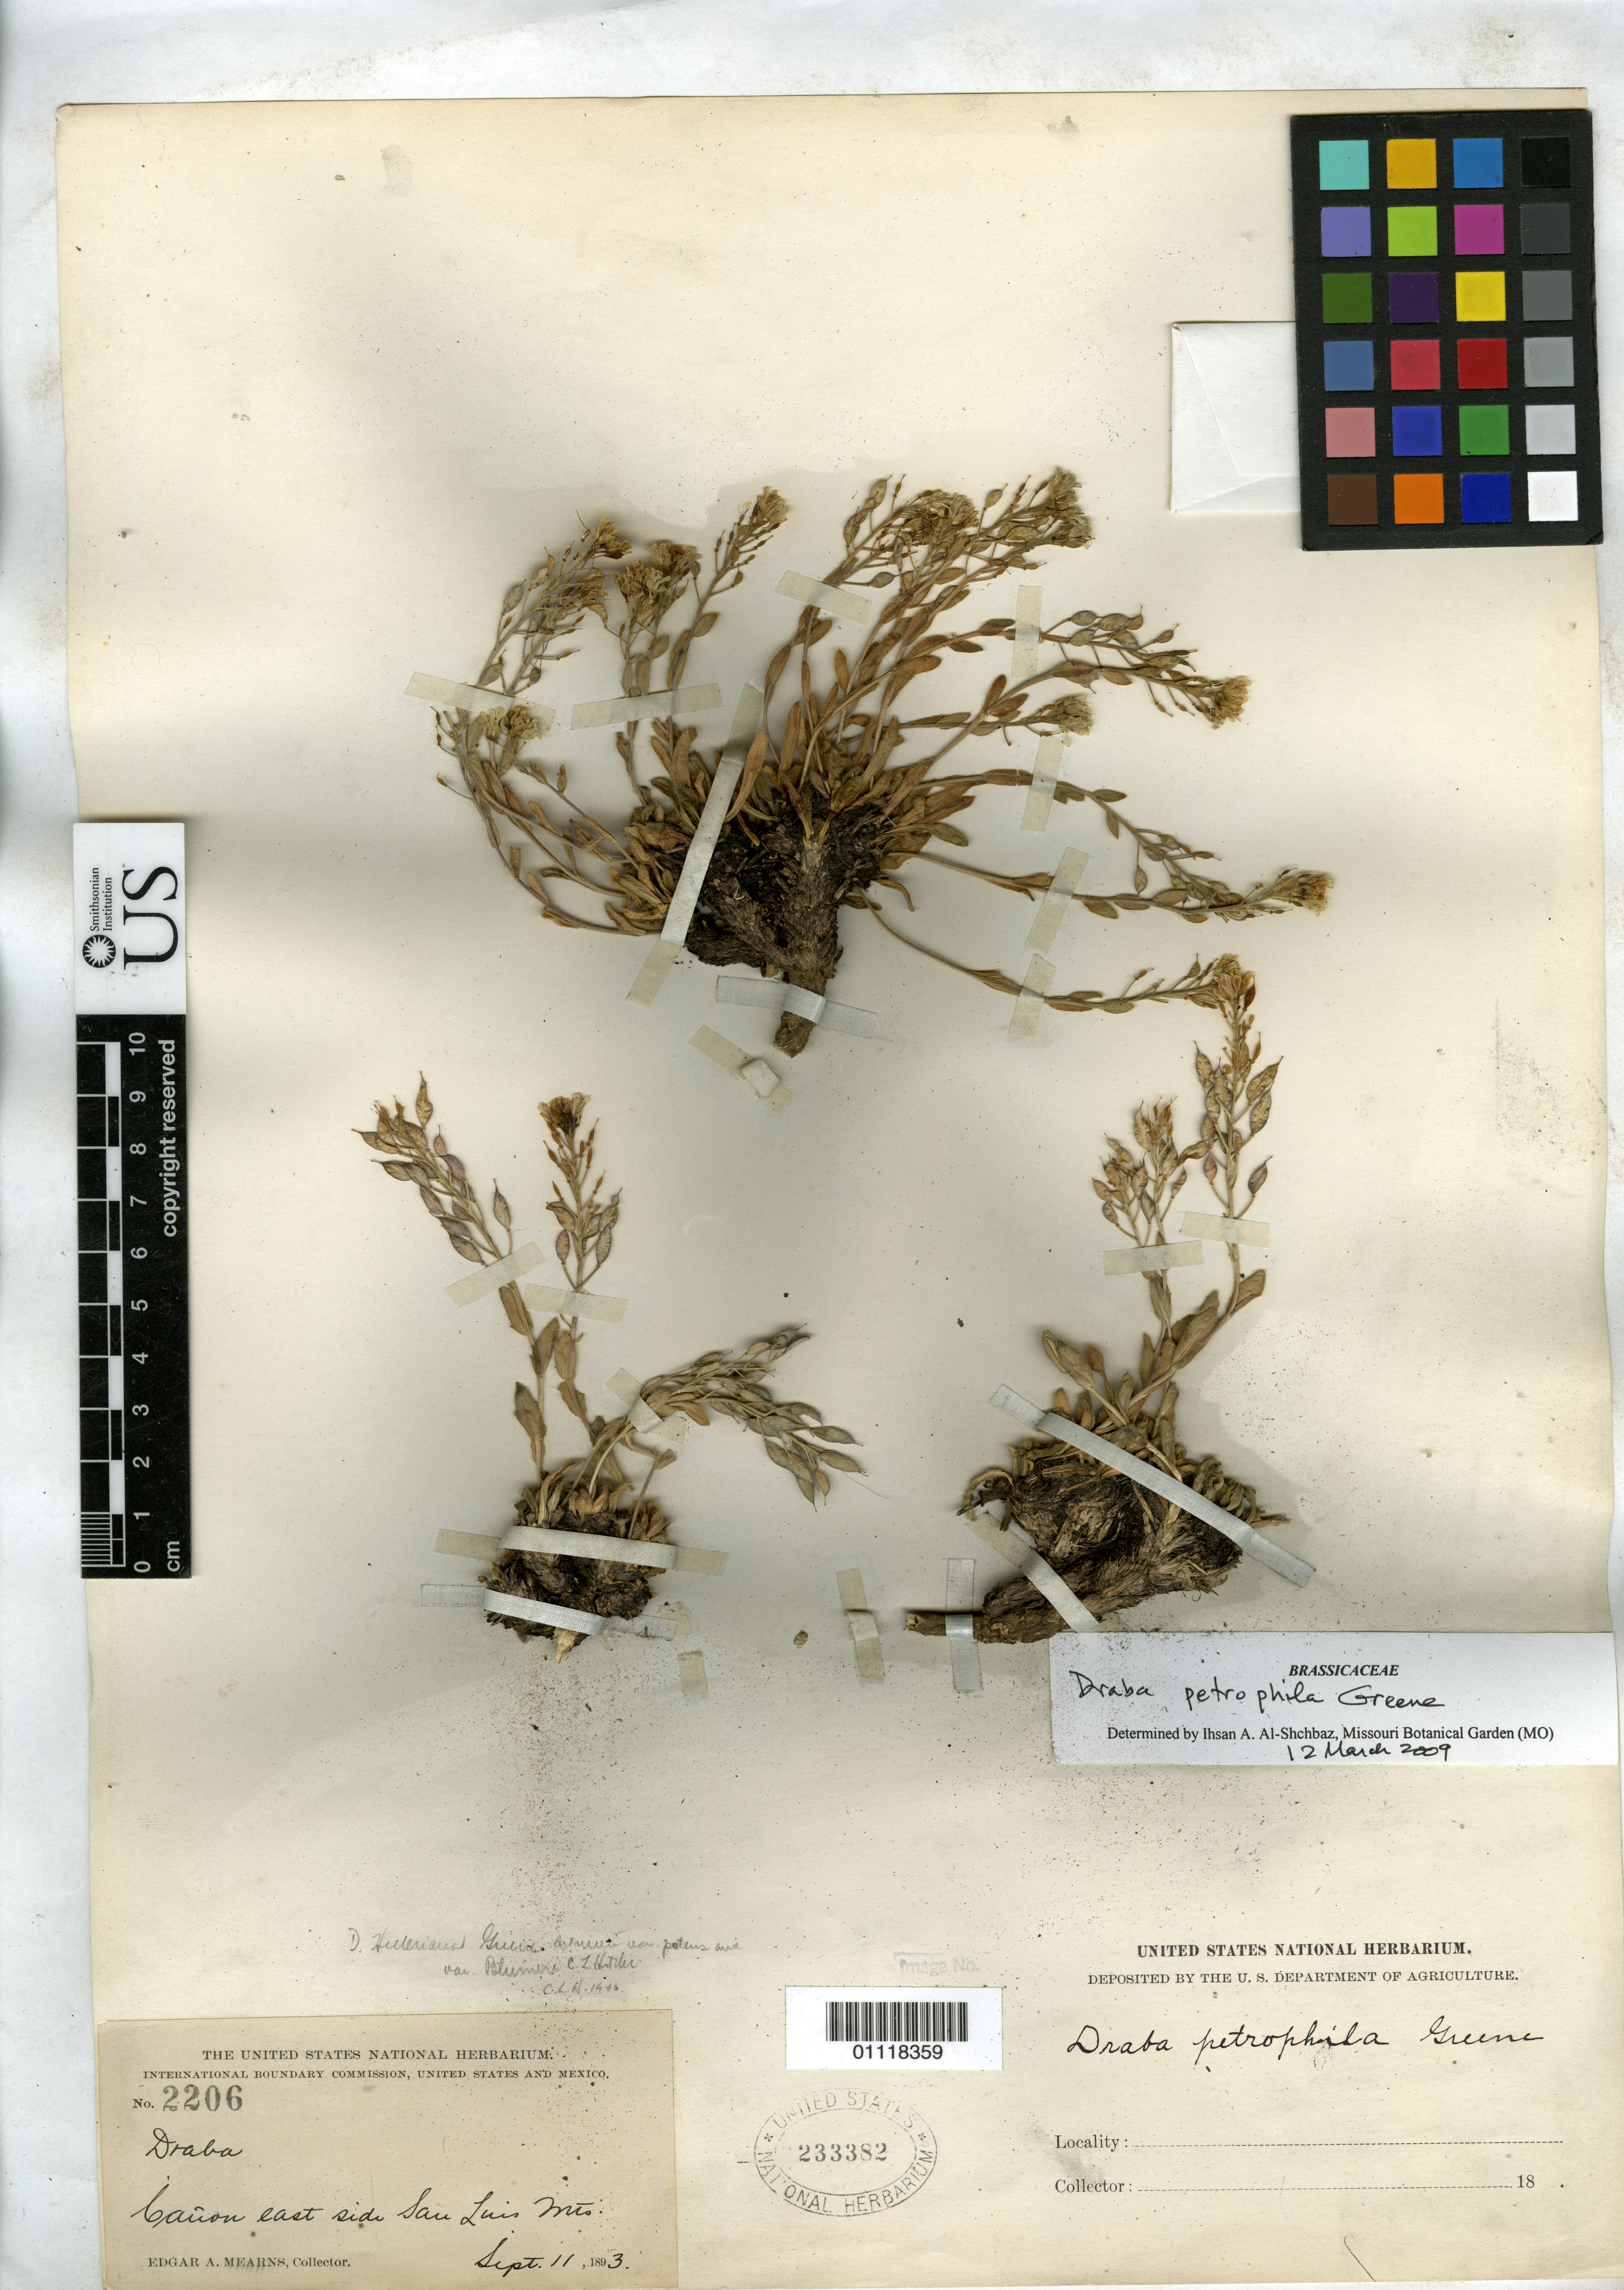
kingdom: Plantae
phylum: Tracheophyta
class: Magnoliopsida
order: Brassicales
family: Brassicaceae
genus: Draba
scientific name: Draba petrophila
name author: Greene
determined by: Al-Shehbaz, I. A., (MO), Missouri Botanical Garden (UNITED STATES)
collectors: E. A. Mearns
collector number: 2206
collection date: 1893-09-11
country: United States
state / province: Colorado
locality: San Luis Mts.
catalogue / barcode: US 233382